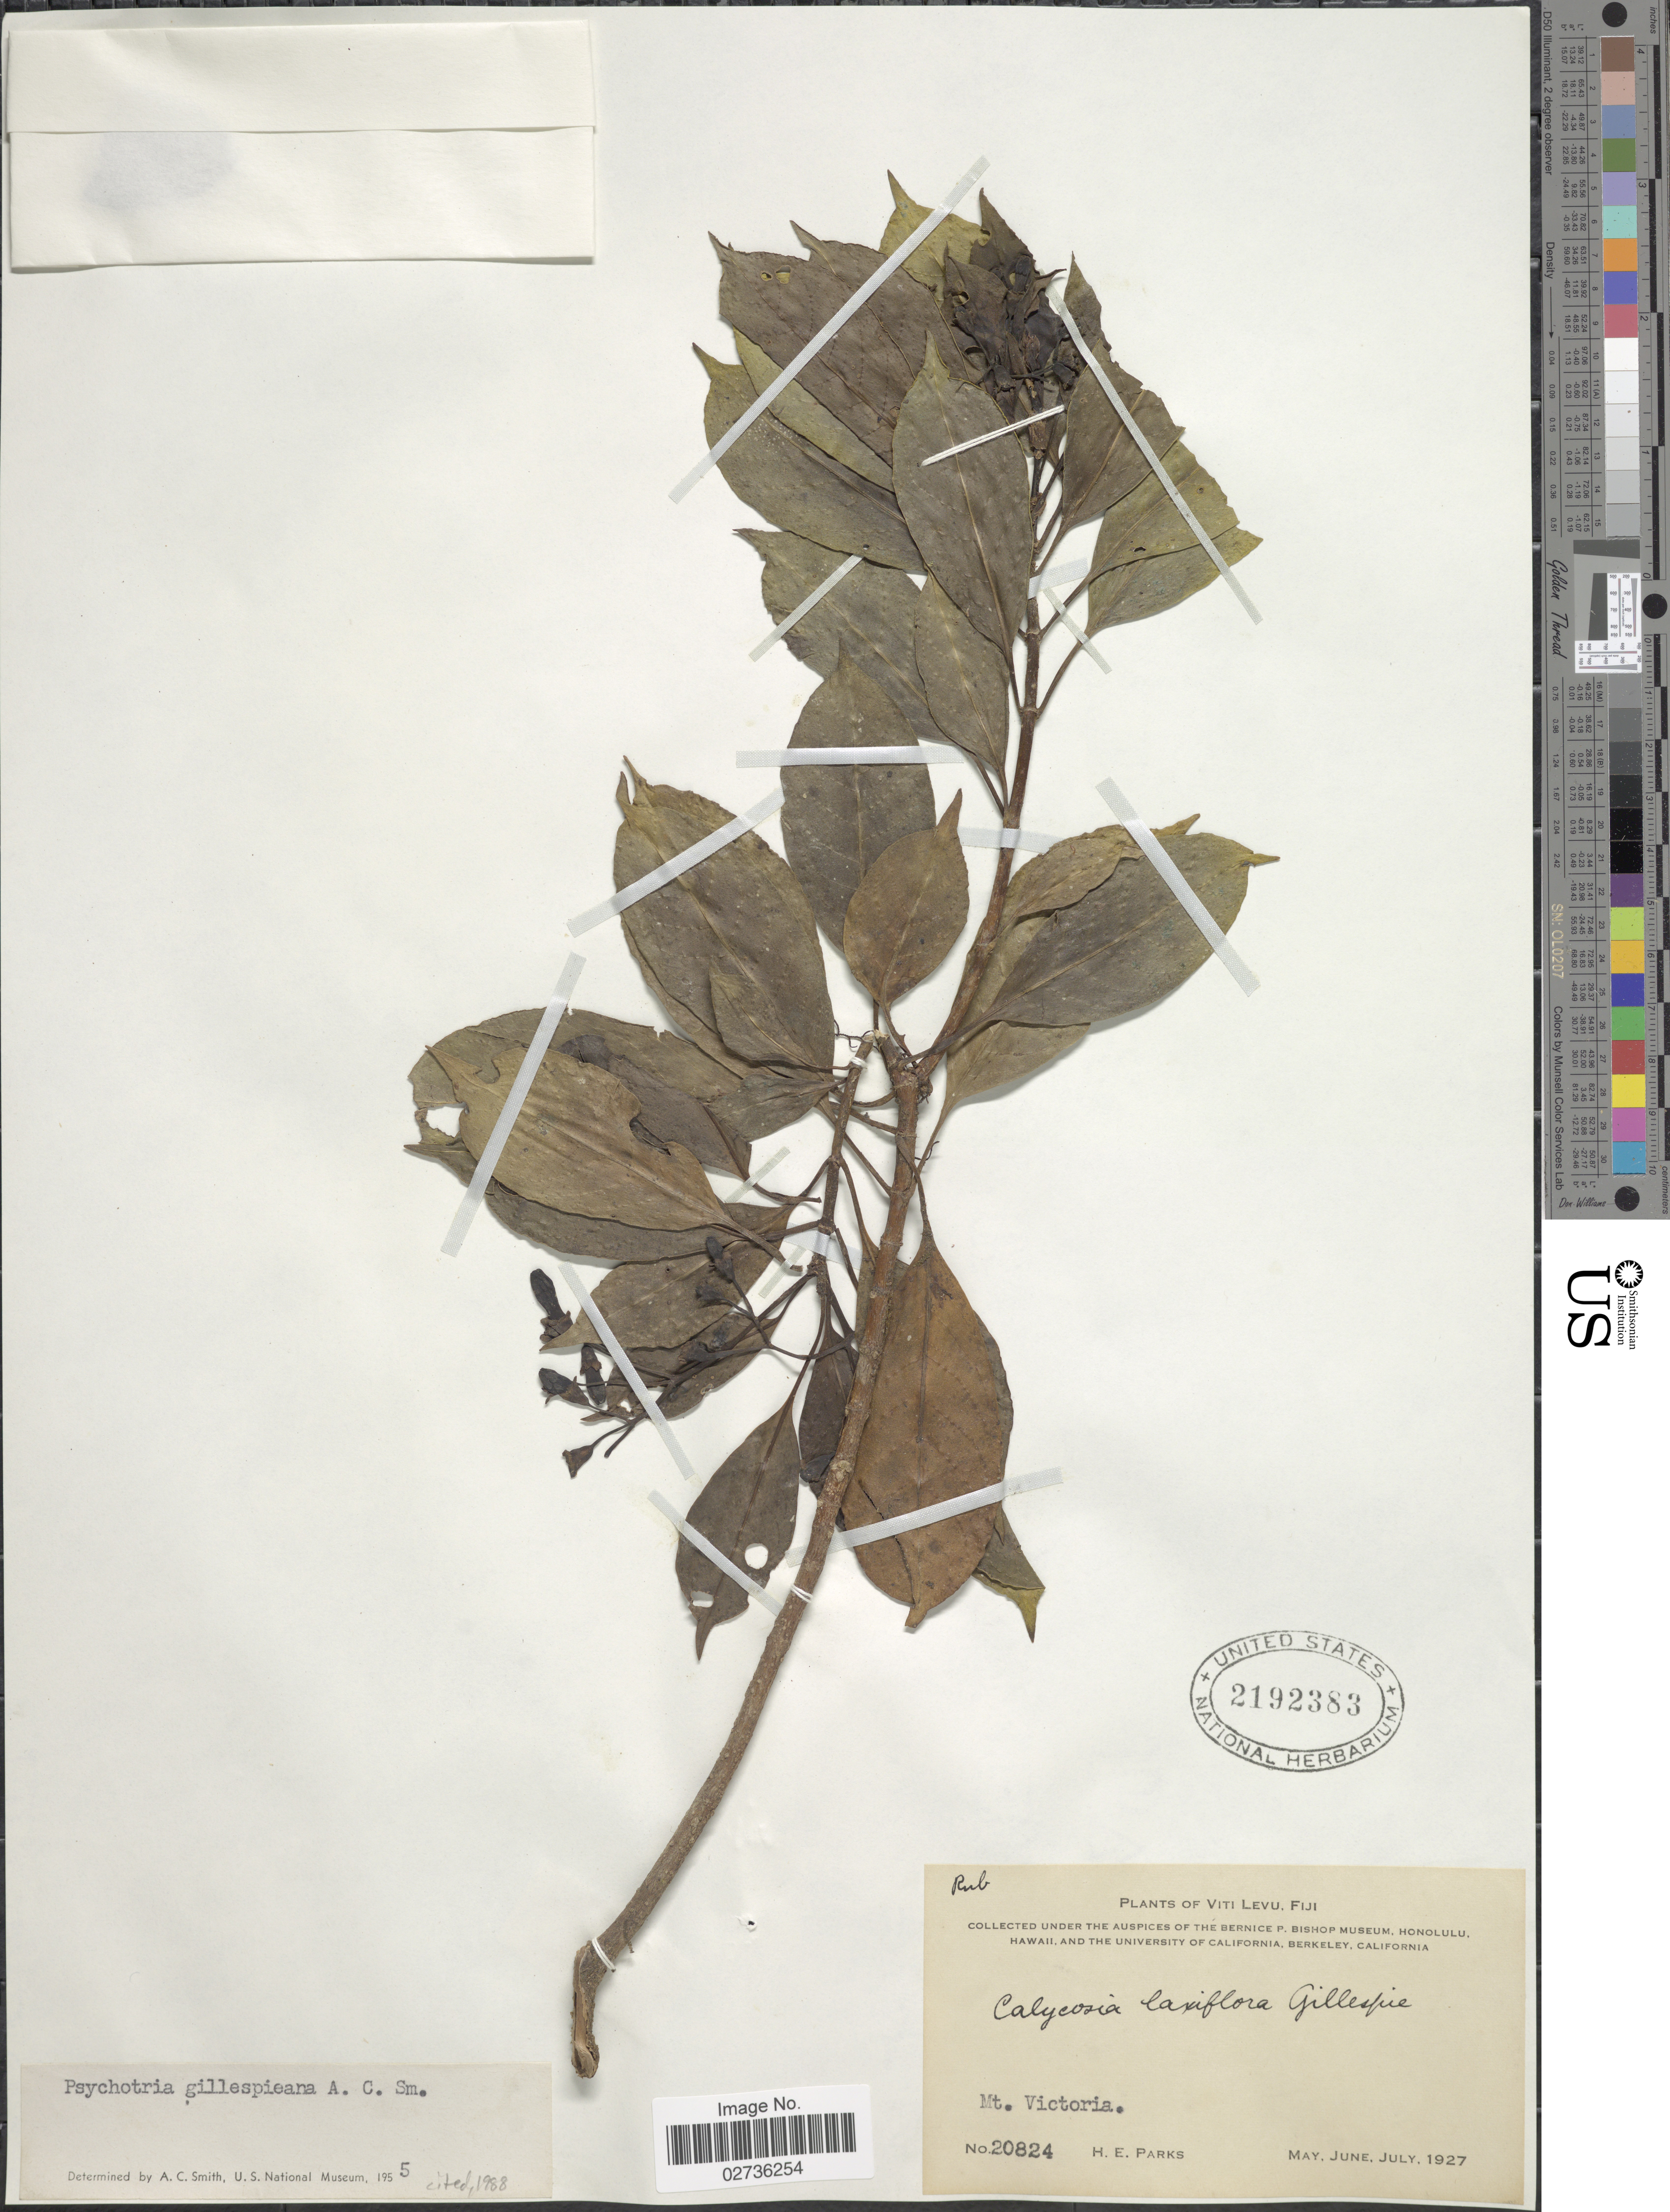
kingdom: Plantae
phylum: Tracheophyta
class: Magnoliopsida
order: Gentianales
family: Rubiaceae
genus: Psychotria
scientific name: Psychotria gillespieana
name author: A.C. Sm.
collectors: H. E. Parks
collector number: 20824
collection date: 1927-05/1927-07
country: Fiji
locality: Viti Levu. Mt. Victoria.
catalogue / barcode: US 2192383